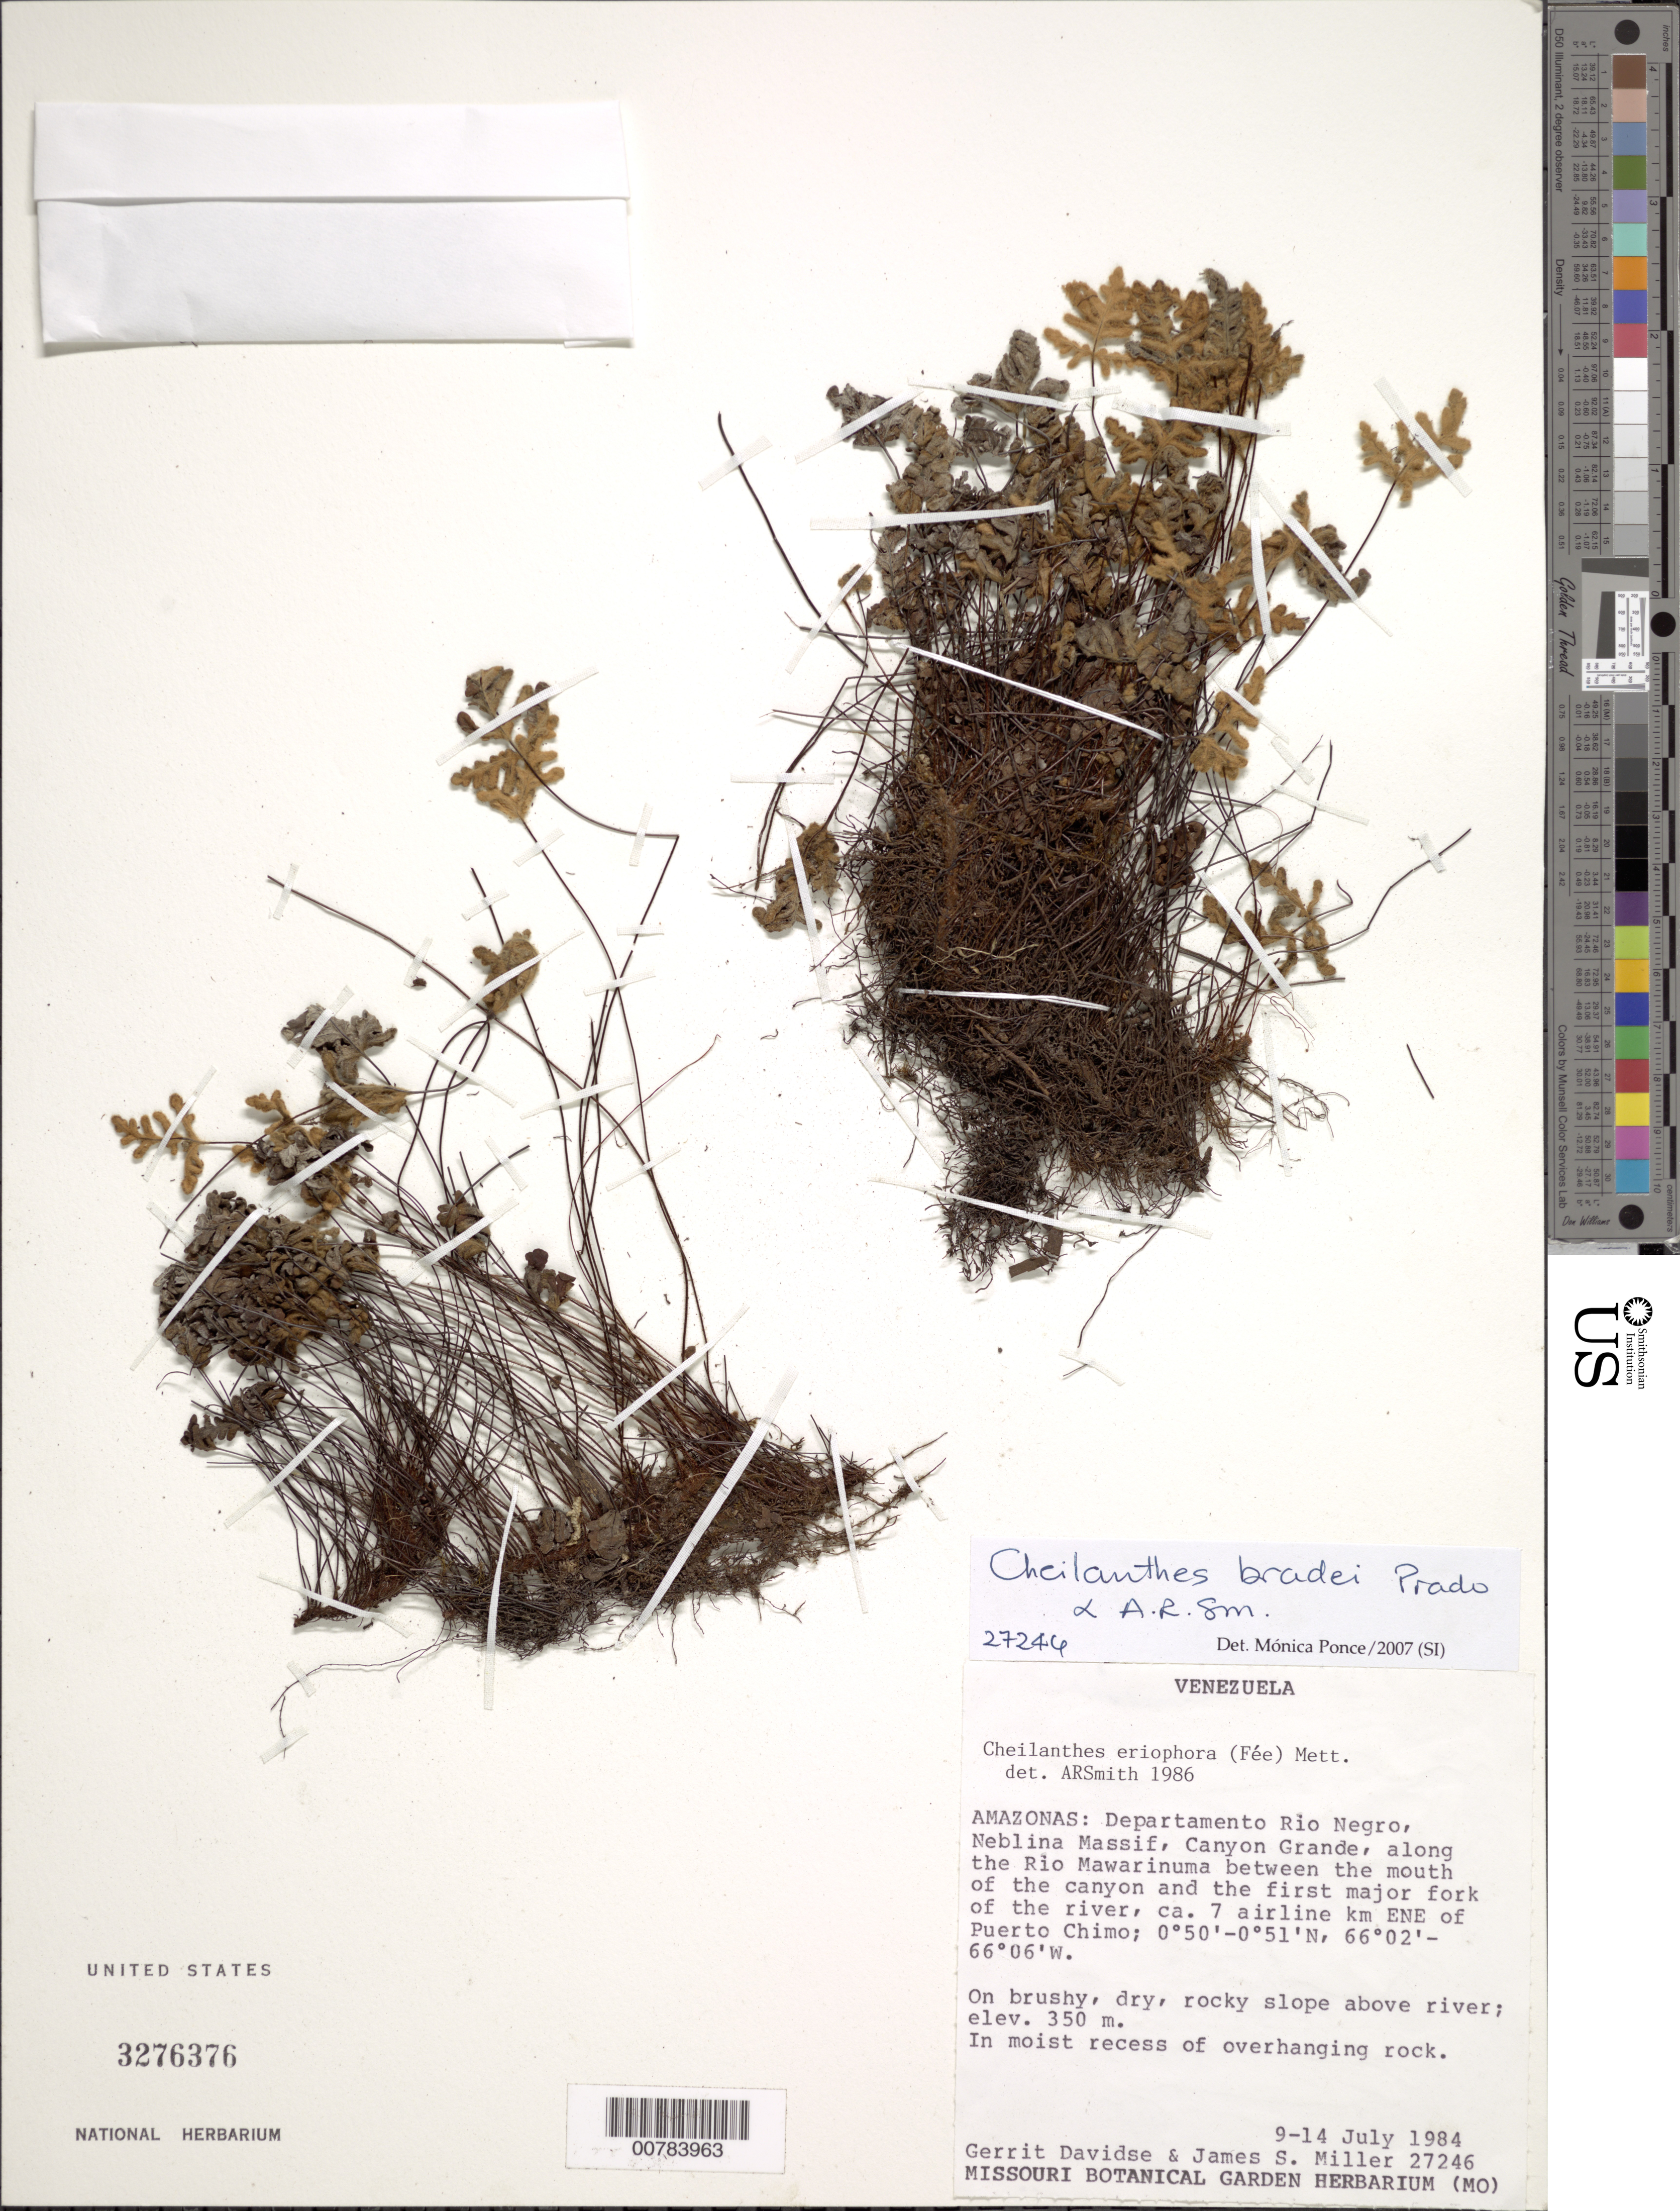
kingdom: Plantae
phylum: Tracheophyta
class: Polypodiopsida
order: Polypodiales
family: Pteridaceae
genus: Cheilanthes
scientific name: Cheilanthes eriophora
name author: (Fée) Mett.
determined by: Smith, Alan R., (UC)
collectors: G. Davidse & J. S. Miller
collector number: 27246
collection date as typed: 9-Jul-84 to 14-Jul-84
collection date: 1984-07-09/1984-07-14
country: Venezuela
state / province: Amazonas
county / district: Río Negro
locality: Neblina Massif, Canyon Grande, along Río Mawarinuma, 7 airline km E-NE of Puerto Chimo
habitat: Brushy, dry rocky slope above river, in moist recess of overhanging rock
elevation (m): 350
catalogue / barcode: US 3276376